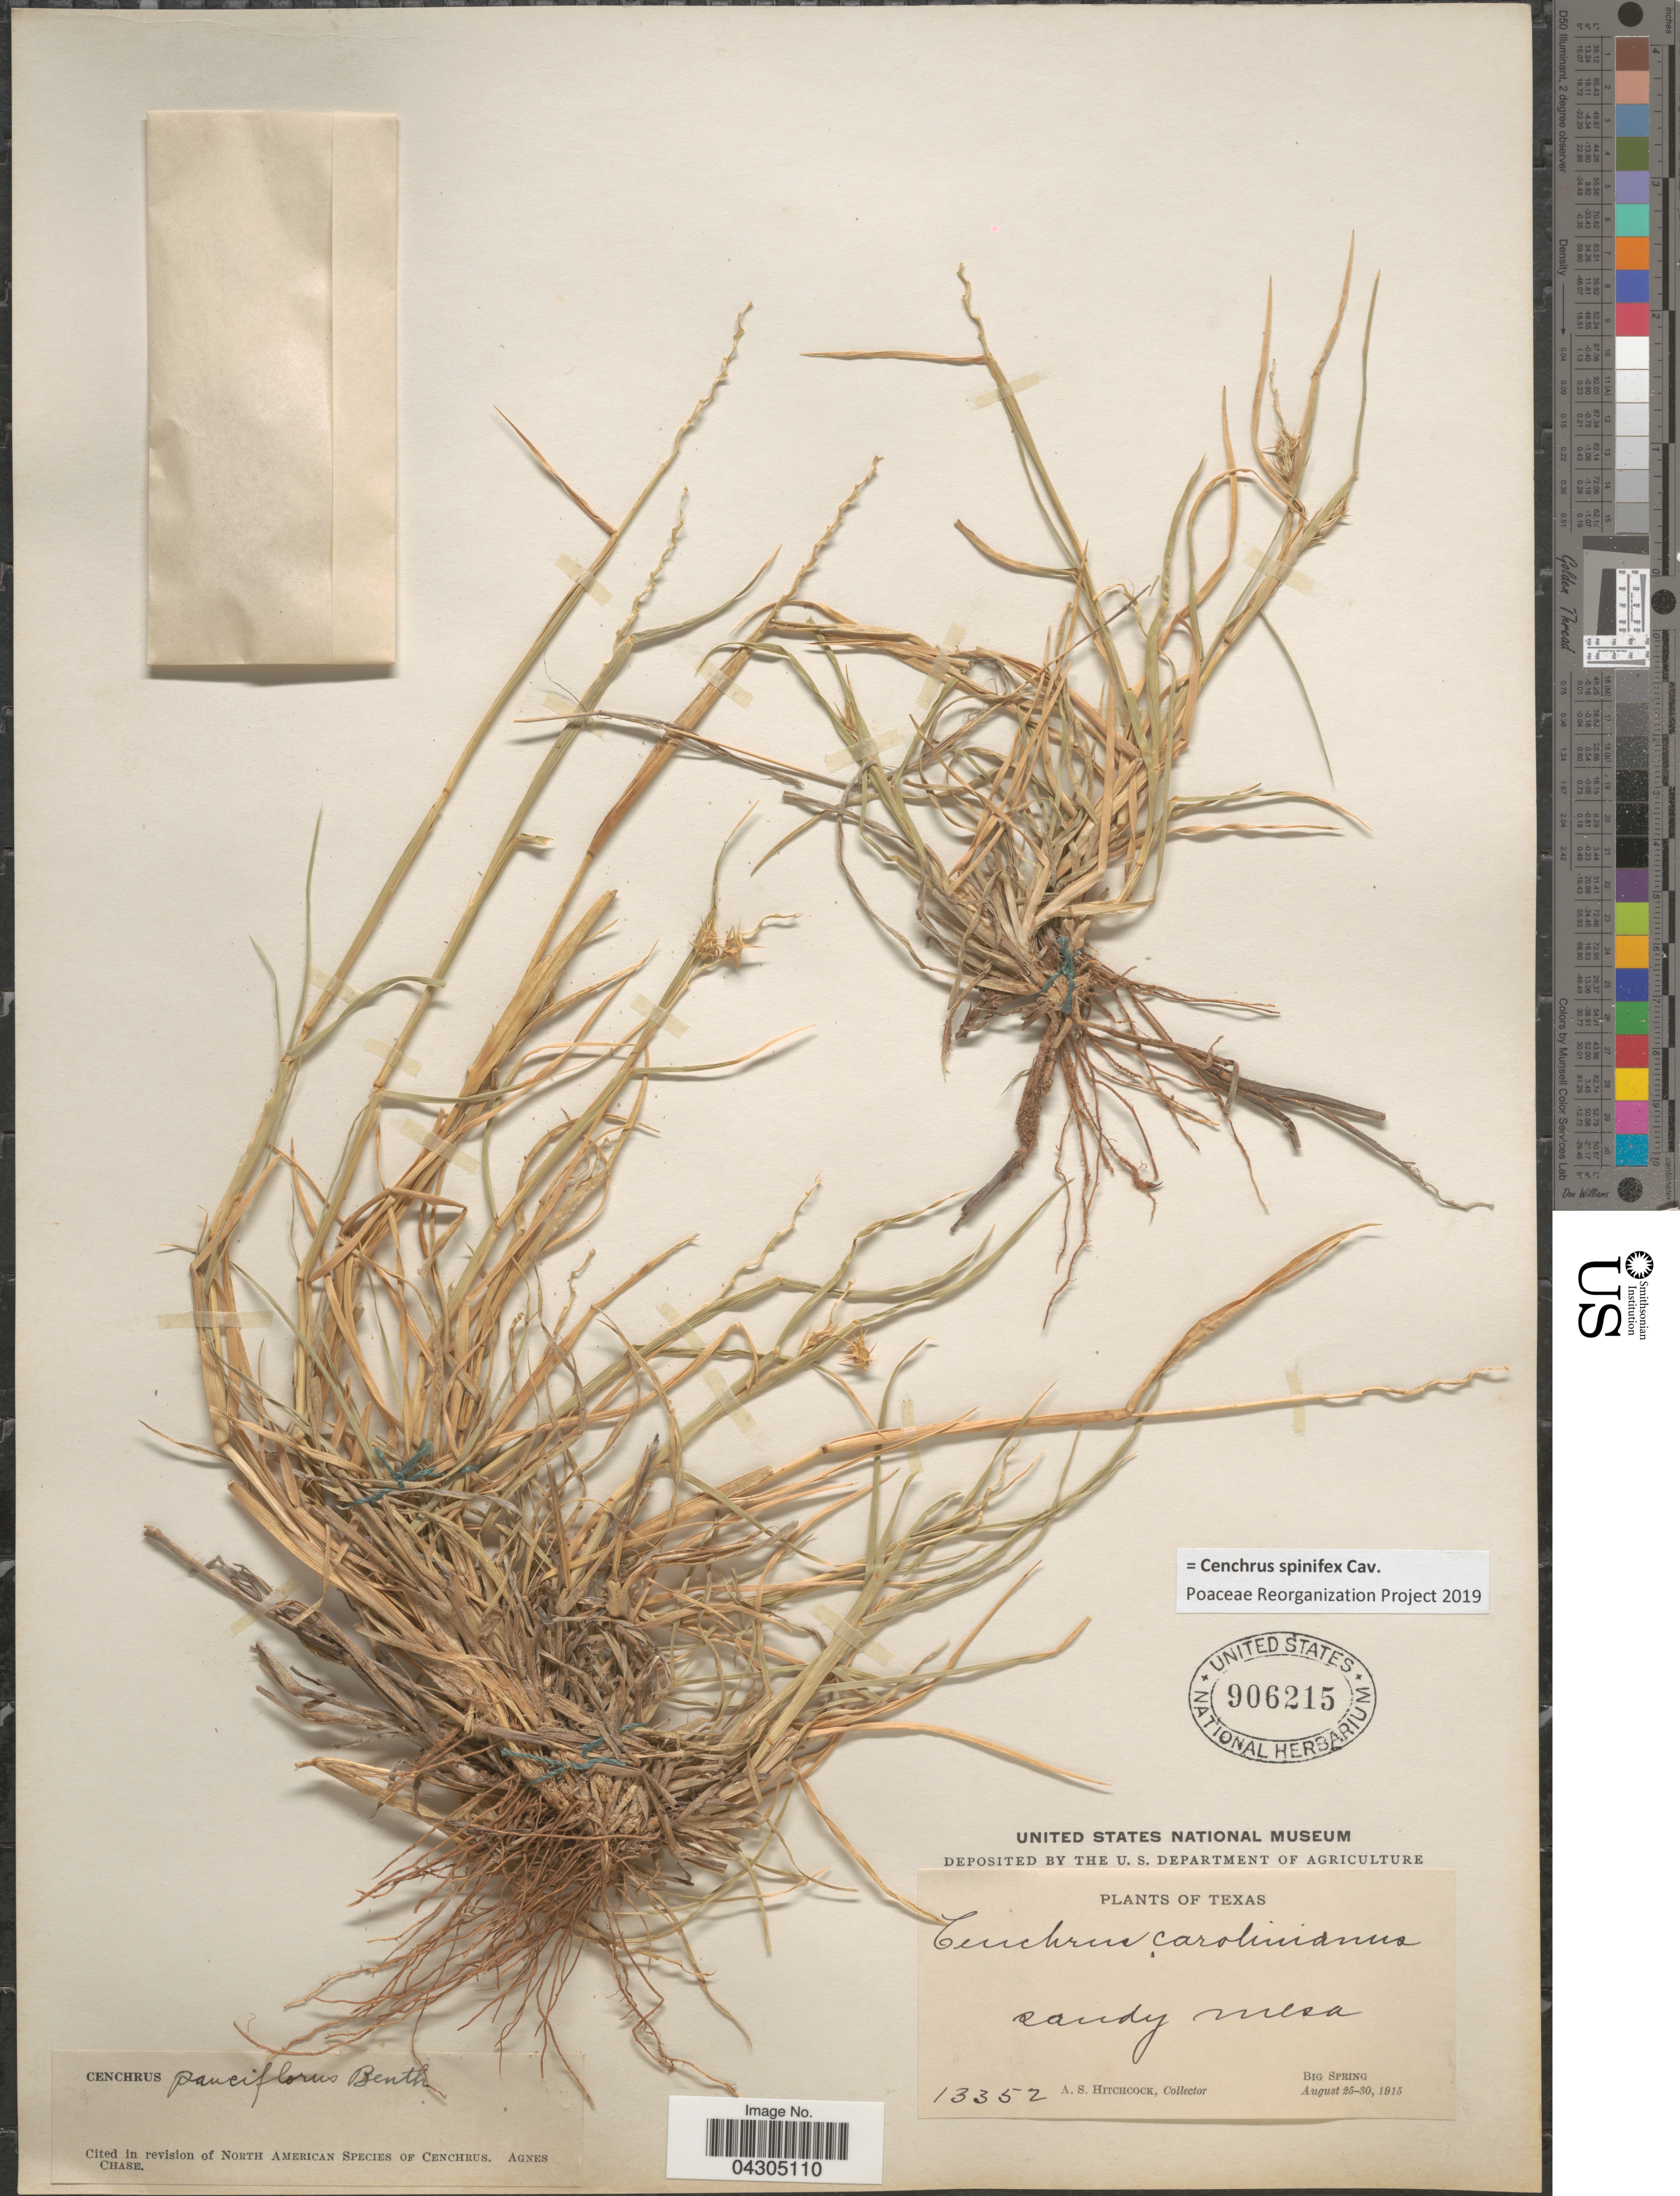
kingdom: Plantae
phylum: Tracheophyta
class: Liliopsida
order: Poales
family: Poaceae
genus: Cenchrus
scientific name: Cenchrus spinifex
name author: Cav.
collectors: A. S. Hitchcock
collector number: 13352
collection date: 1915-08-25/1915-08-30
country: United States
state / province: Texas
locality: Sandy mesa. Big Spring.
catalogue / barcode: US 906215